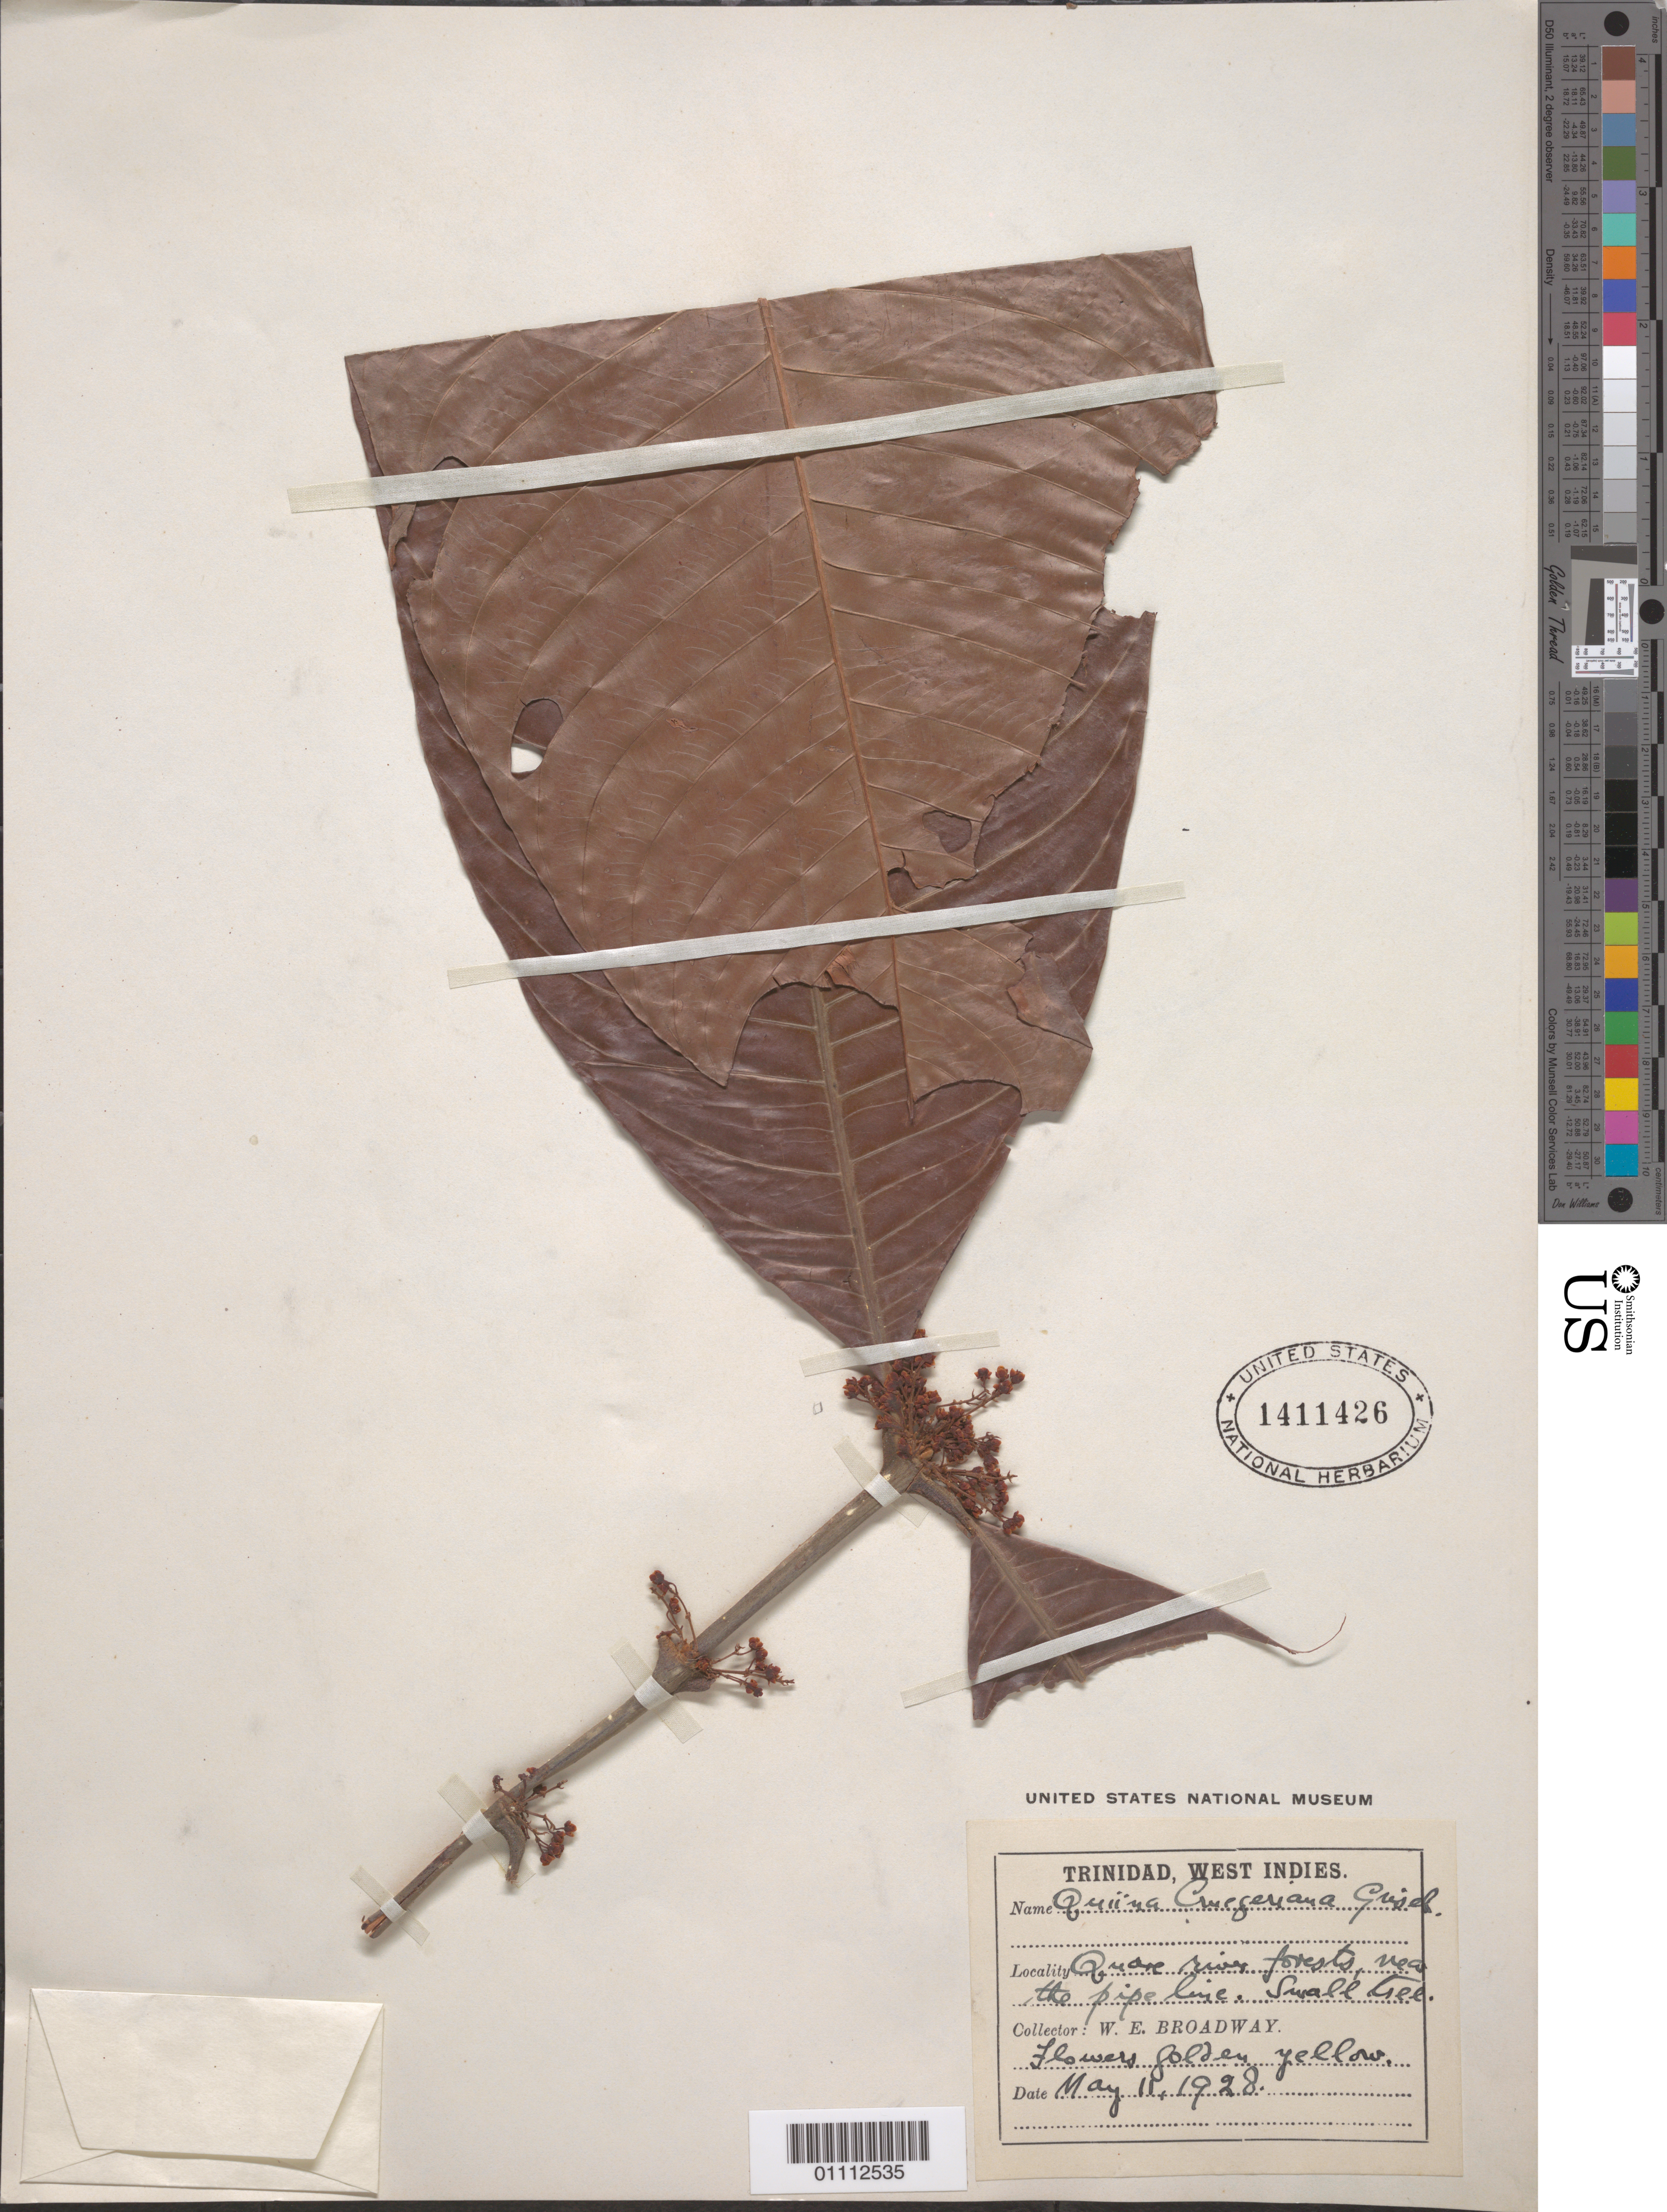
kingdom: Plantae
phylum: Tracheophyta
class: Magnoliopsida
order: Malpighiales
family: Quiinaceae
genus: Quiina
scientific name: Quiina cruegeriana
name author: Griseb.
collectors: W. E. Broadway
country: Trinidad and Tobago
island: Trinidad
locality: Quare river forests, near the pipe line. Small hill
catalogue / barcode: US 1411426